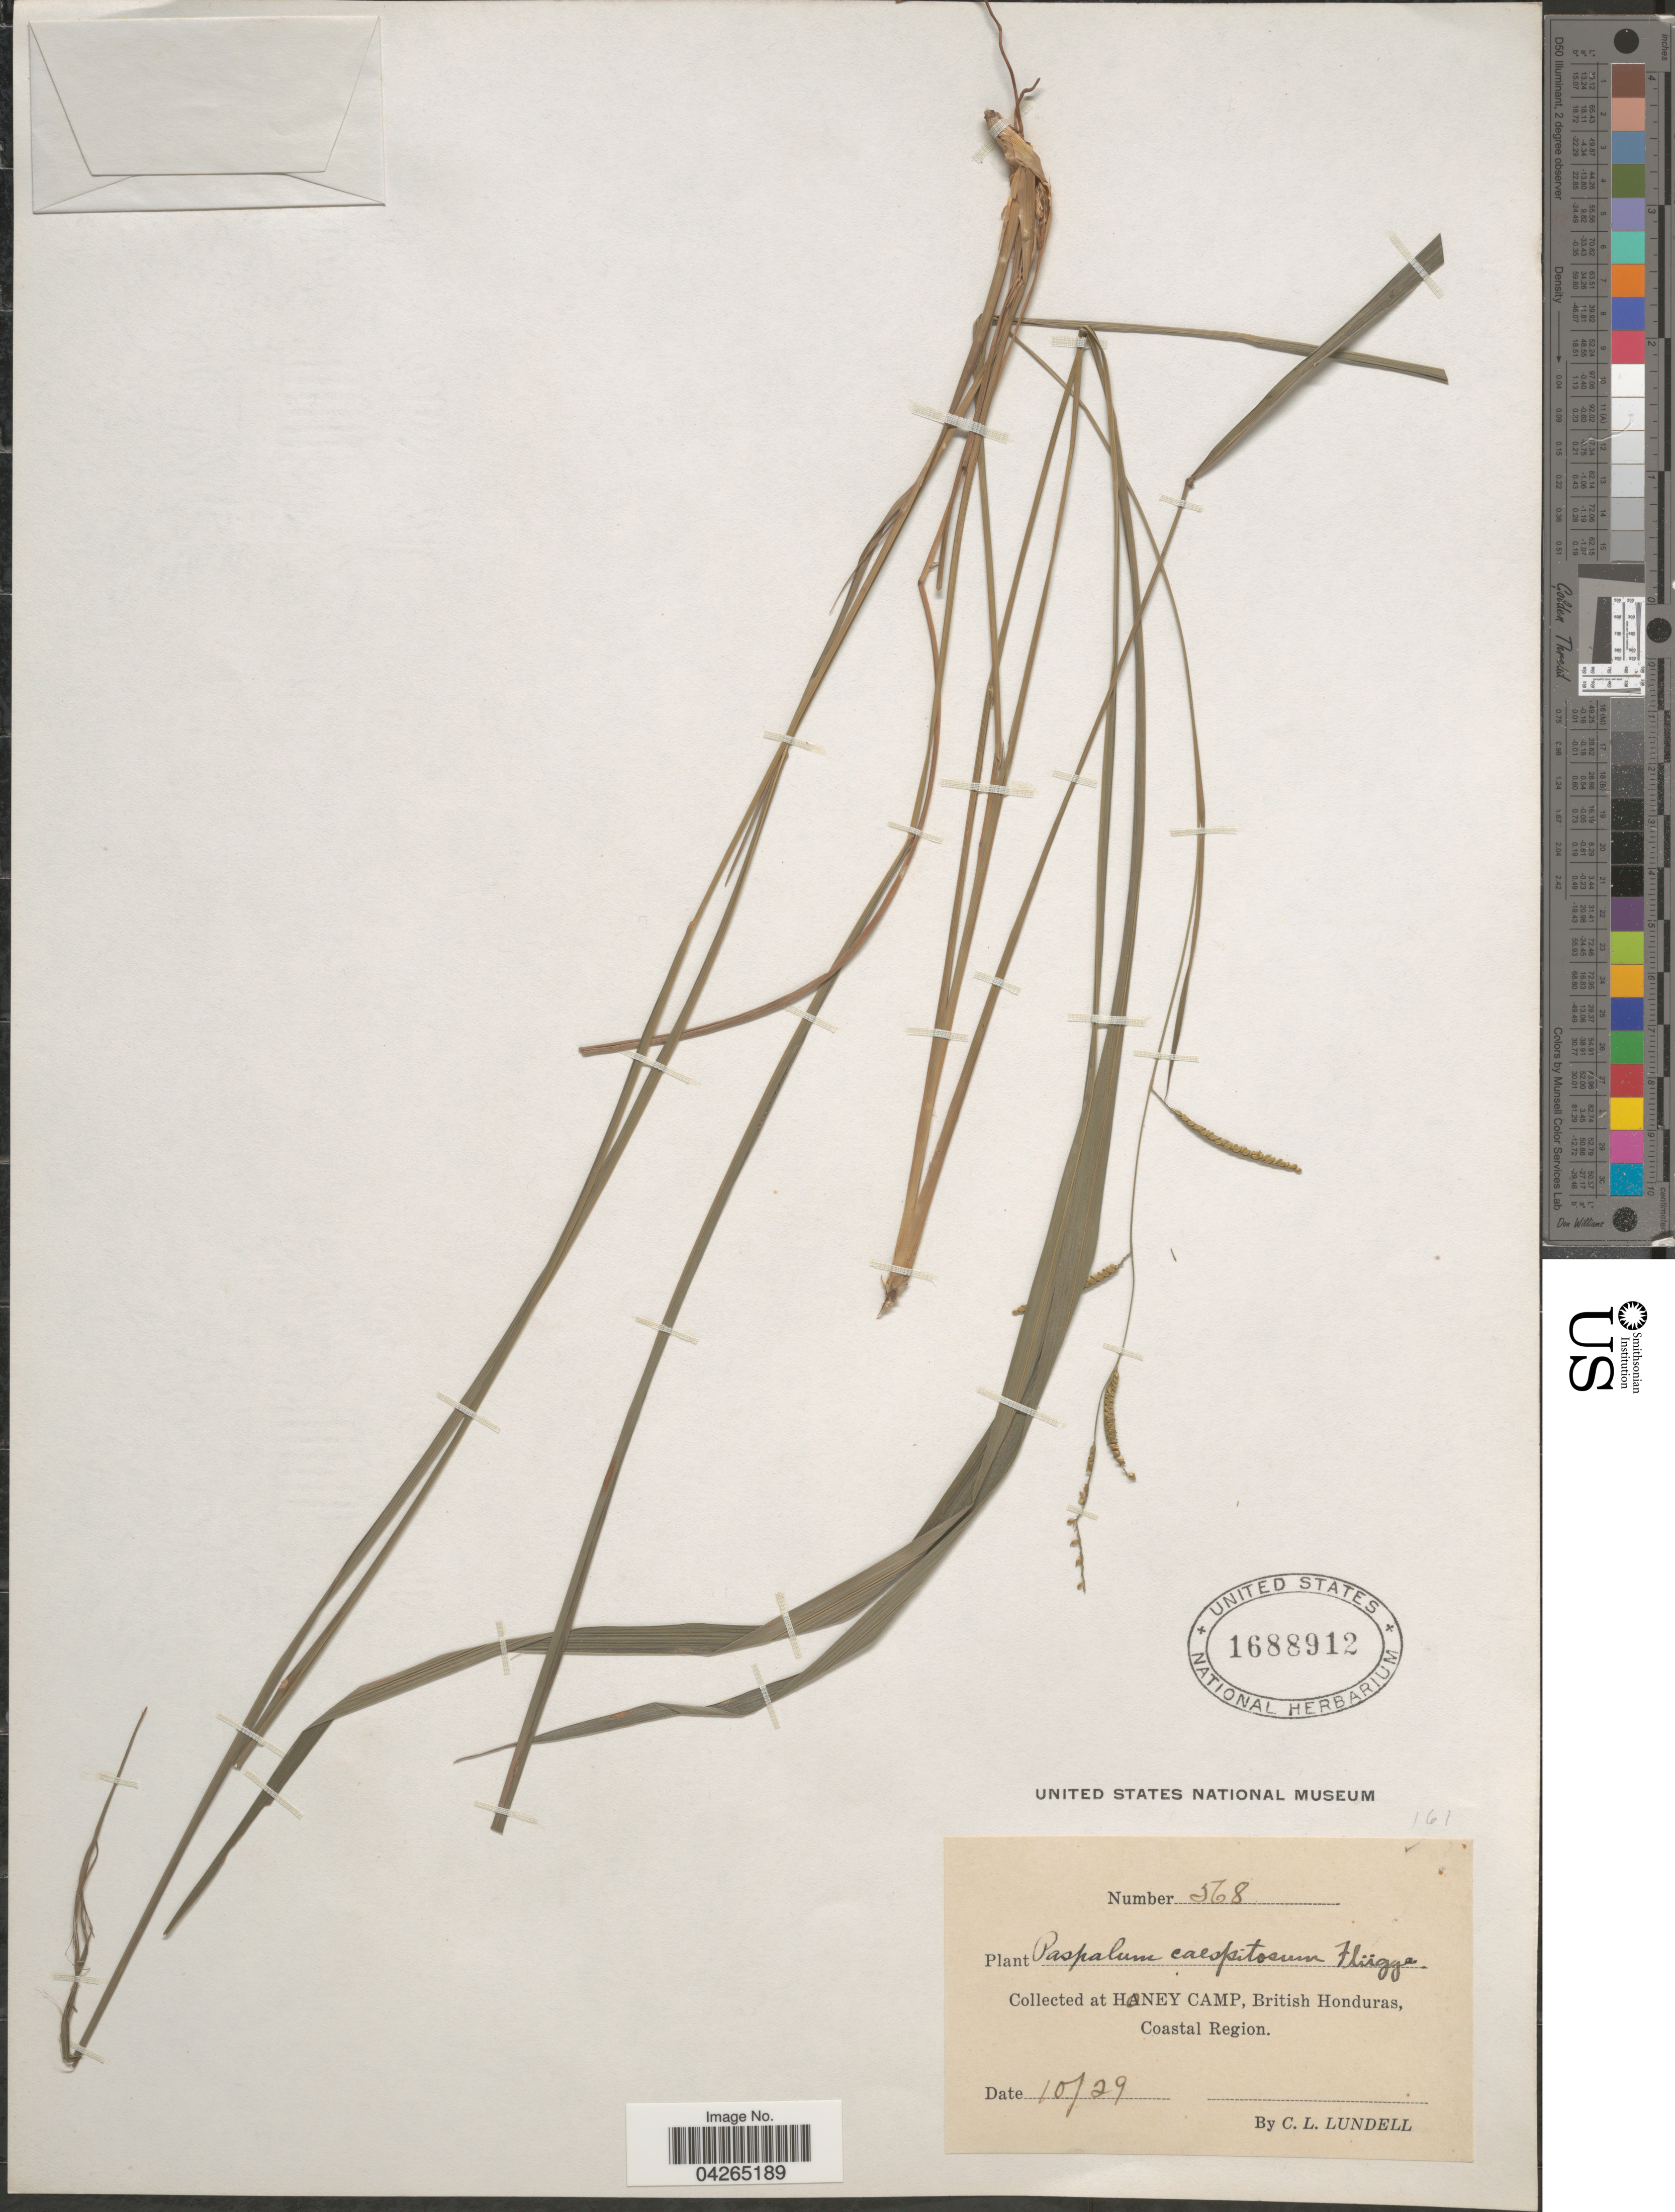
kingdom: Plantae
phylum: Tracheophyta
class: Liliopsida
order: Poales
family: Poaceae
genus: Paspalum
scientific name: Paspalum caespitosum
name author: Flüggé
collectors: C. L. Lundell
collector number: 568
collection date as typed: Transcribed d/m/y: /10/29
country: Belize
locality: At Honey Camp, British Honduras, Coastal Region.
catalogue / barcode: US 1688912